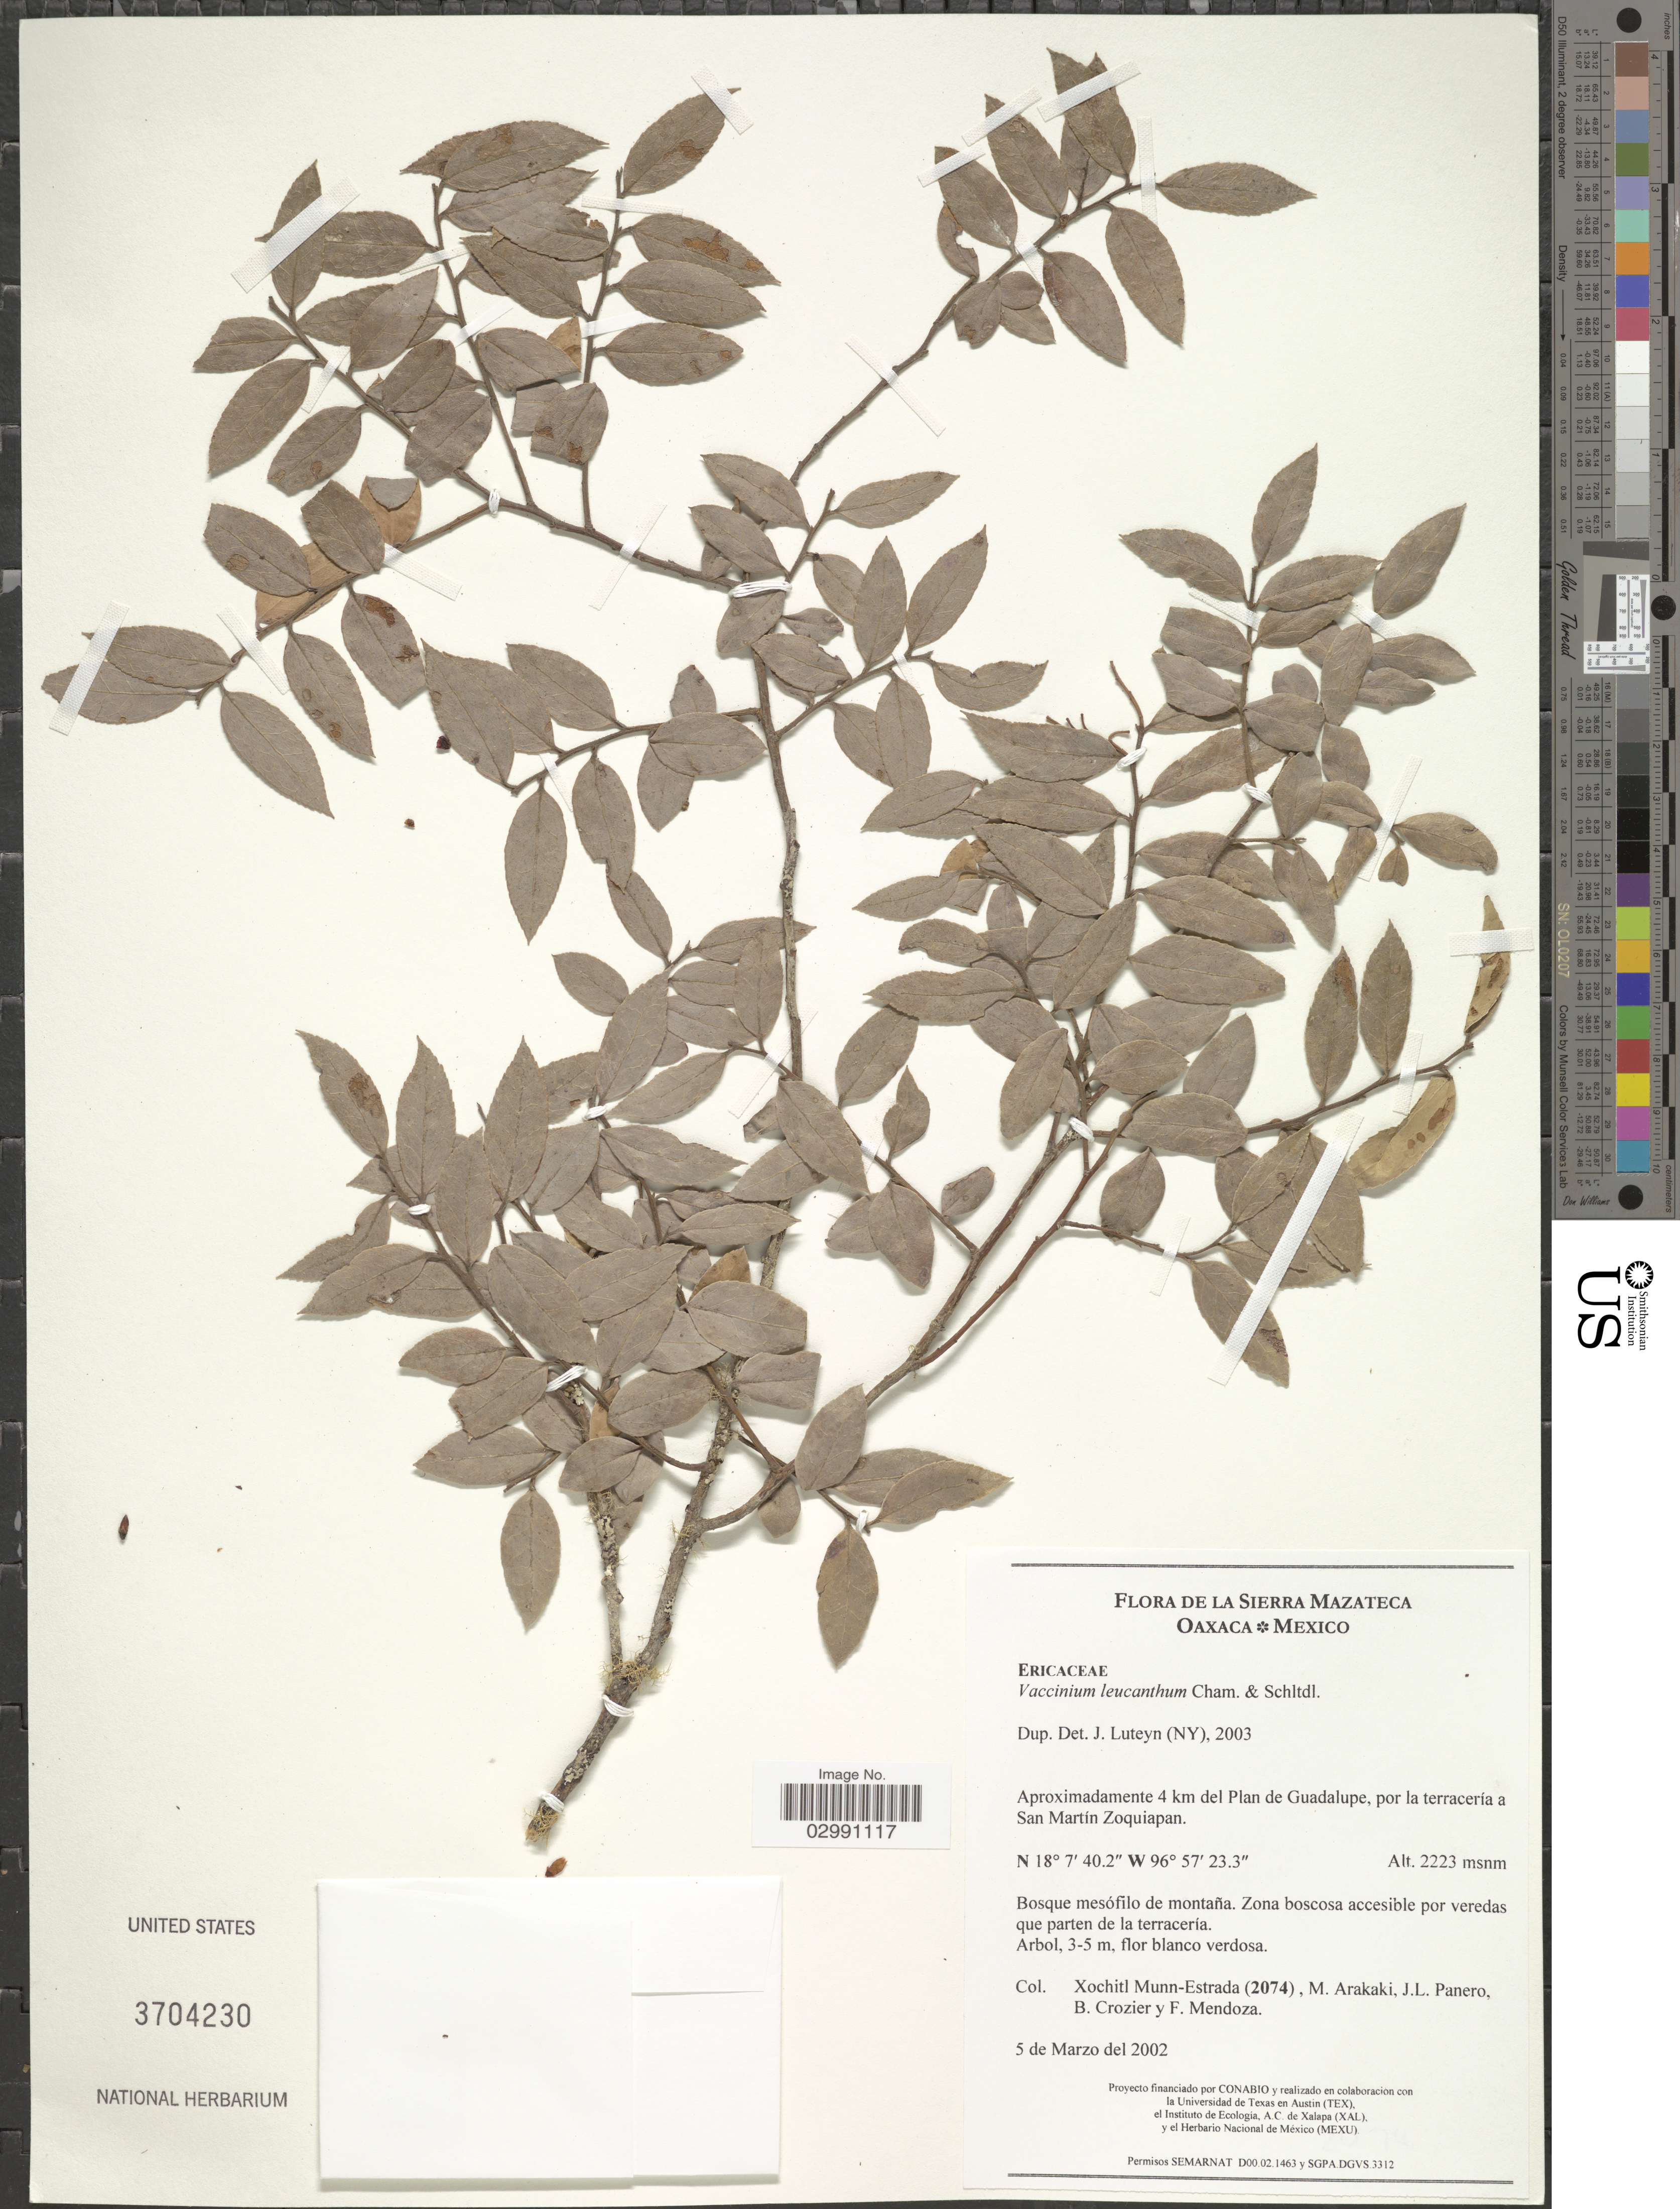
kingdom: Plantae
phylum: Tracheophyta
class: Magnoliopsida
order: Ericales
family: Ericaceae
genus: Vaccinium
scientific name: Vaccinium leucanthum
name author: Schltdl.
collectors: X. Munn-Estrada, M. Arakaki, J. L. Panero, B. Crozier & F. Mendoza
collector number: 2074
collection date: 2002-03-05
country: Mexico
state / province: Oaxaca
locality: Sierra Mazateca. Aproximadamente 4 km del Plan de Guadalupe, por la terracería a San Martín Zoquiapan.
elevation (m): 2223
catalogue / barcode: US 3704230